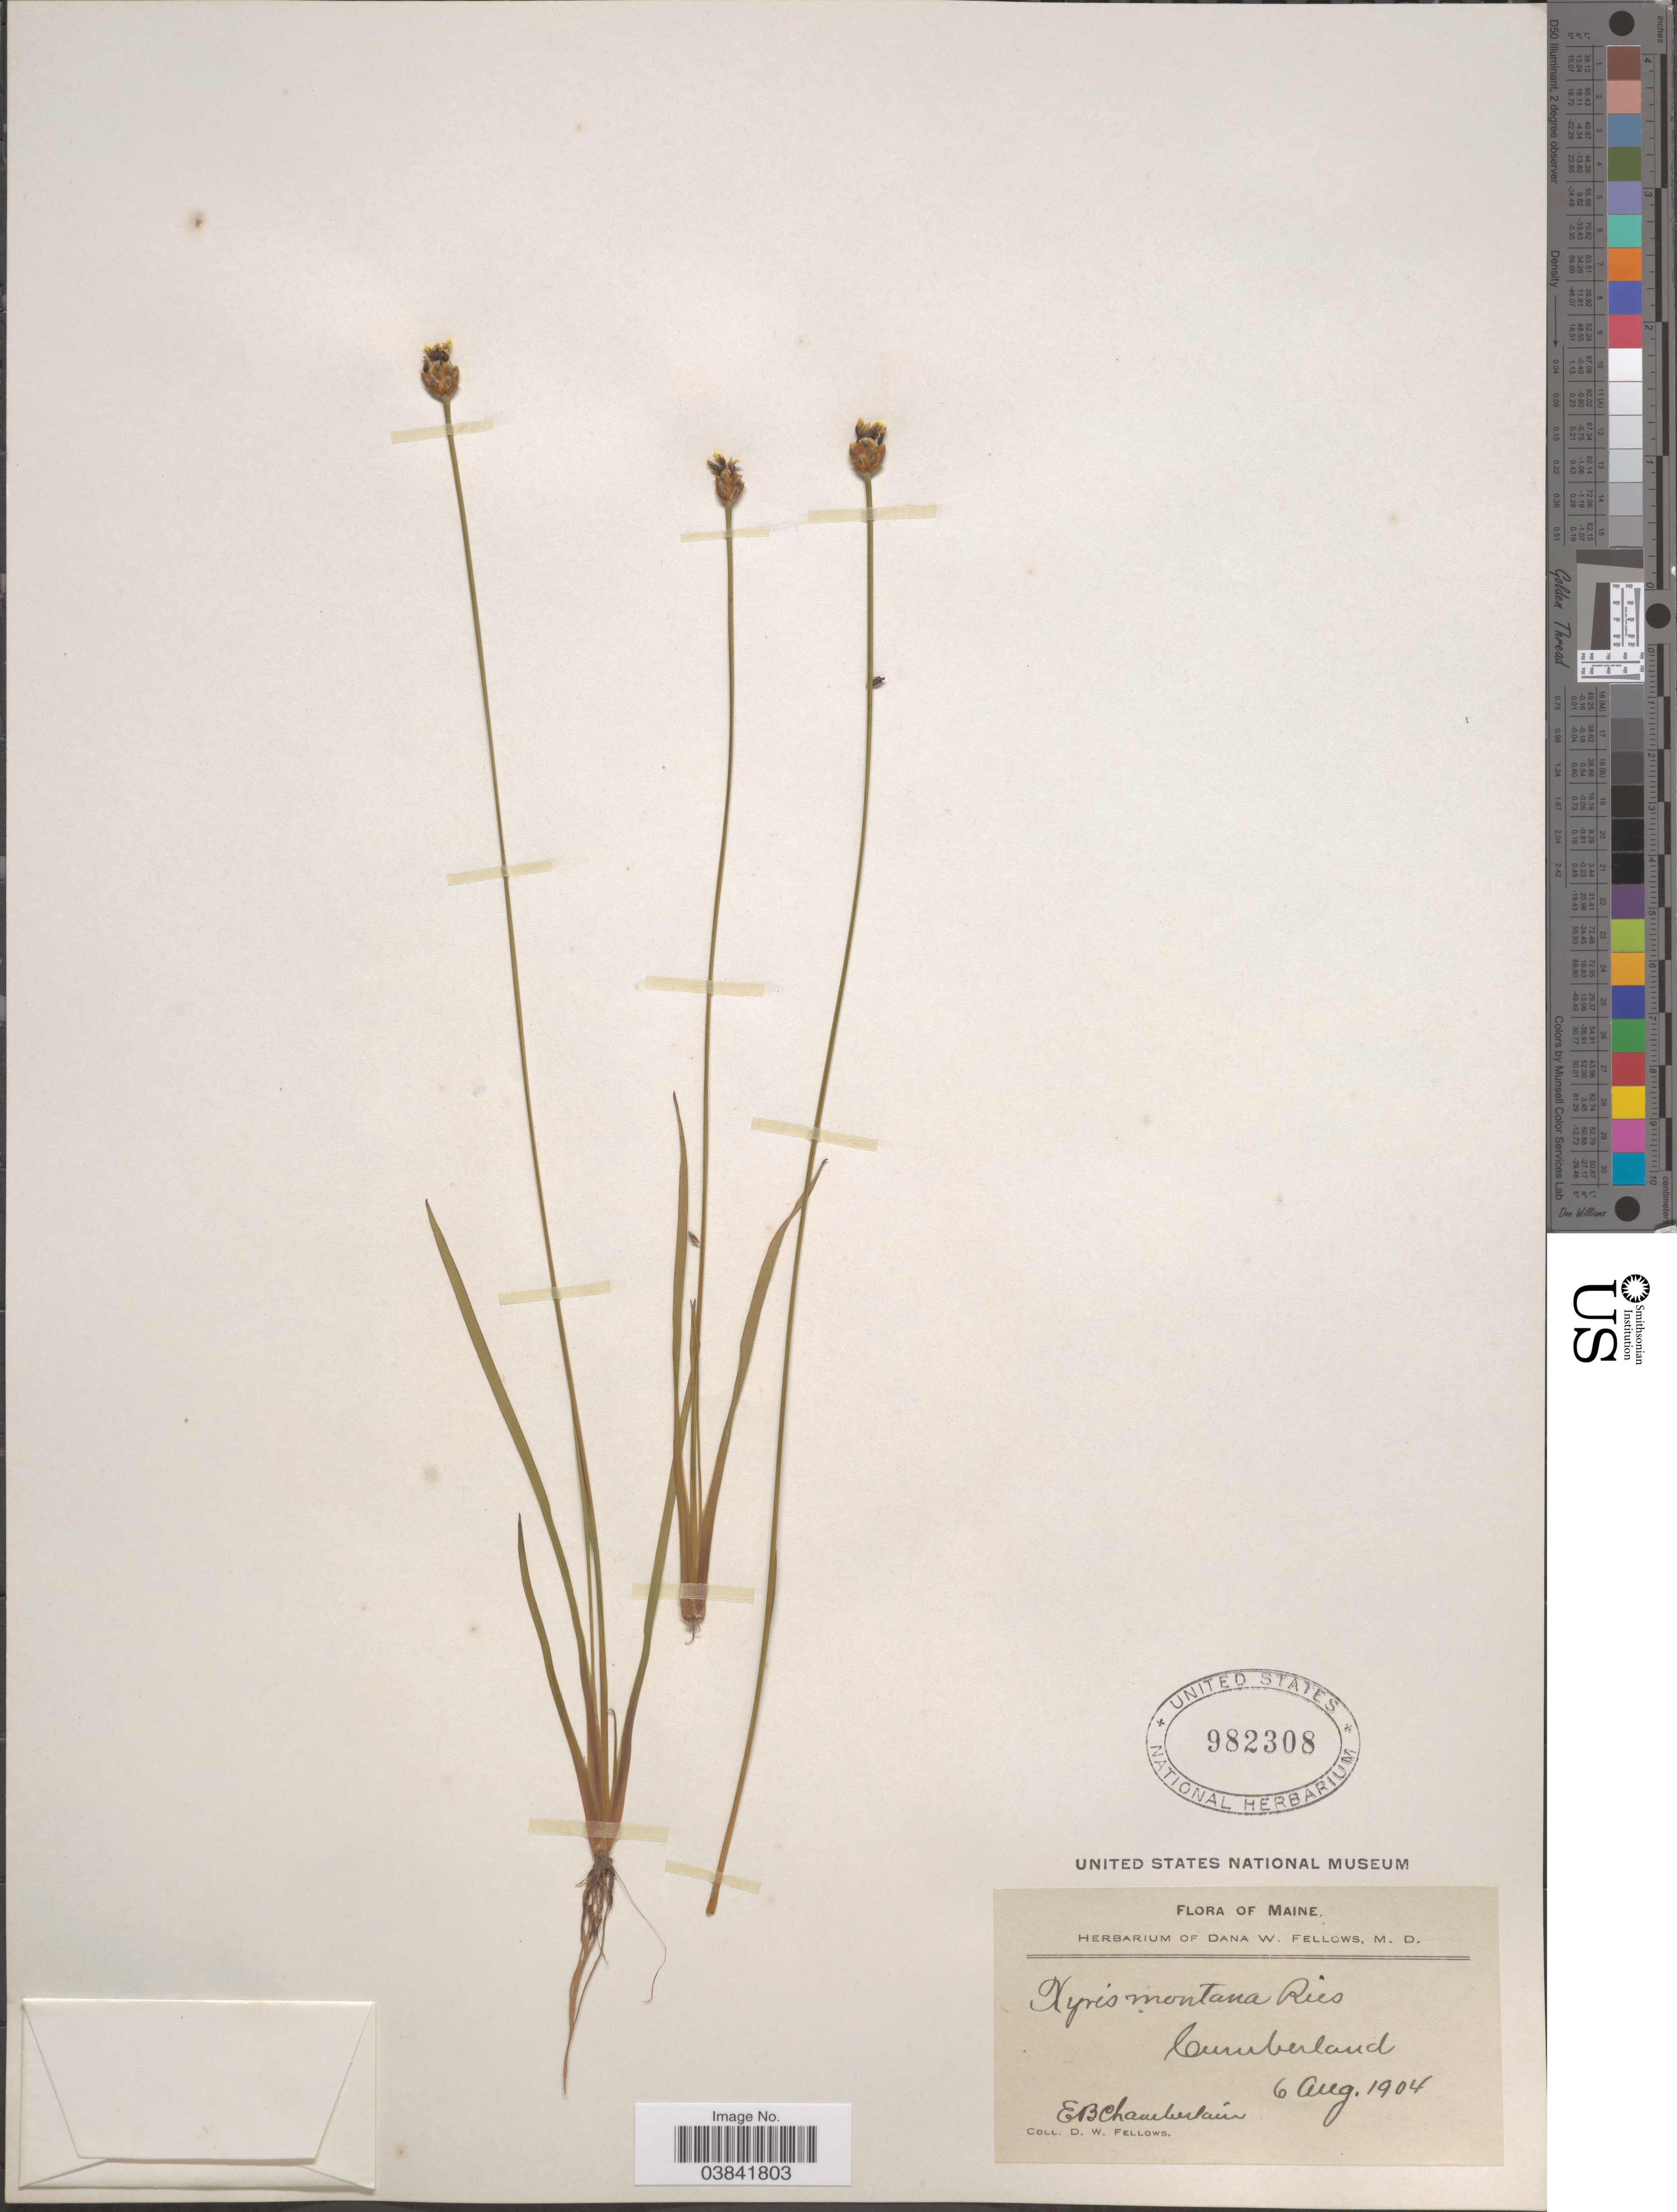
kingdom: Plantae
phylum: Tracheophyta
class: Liliopsida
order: Poales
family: Xyridaceae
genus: Xyris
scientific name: Xyris difformis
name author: Chapm.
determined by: Strong, Mark T., (BOT), Smithsonian Institution - National Museum of Natural History (UNITED STATES)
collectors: D. W. Fellows & E. Chamberlain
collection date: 1904-08-06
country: United States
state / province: Maine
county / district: Cumberland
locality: Cumberland.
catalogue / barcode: US 982308